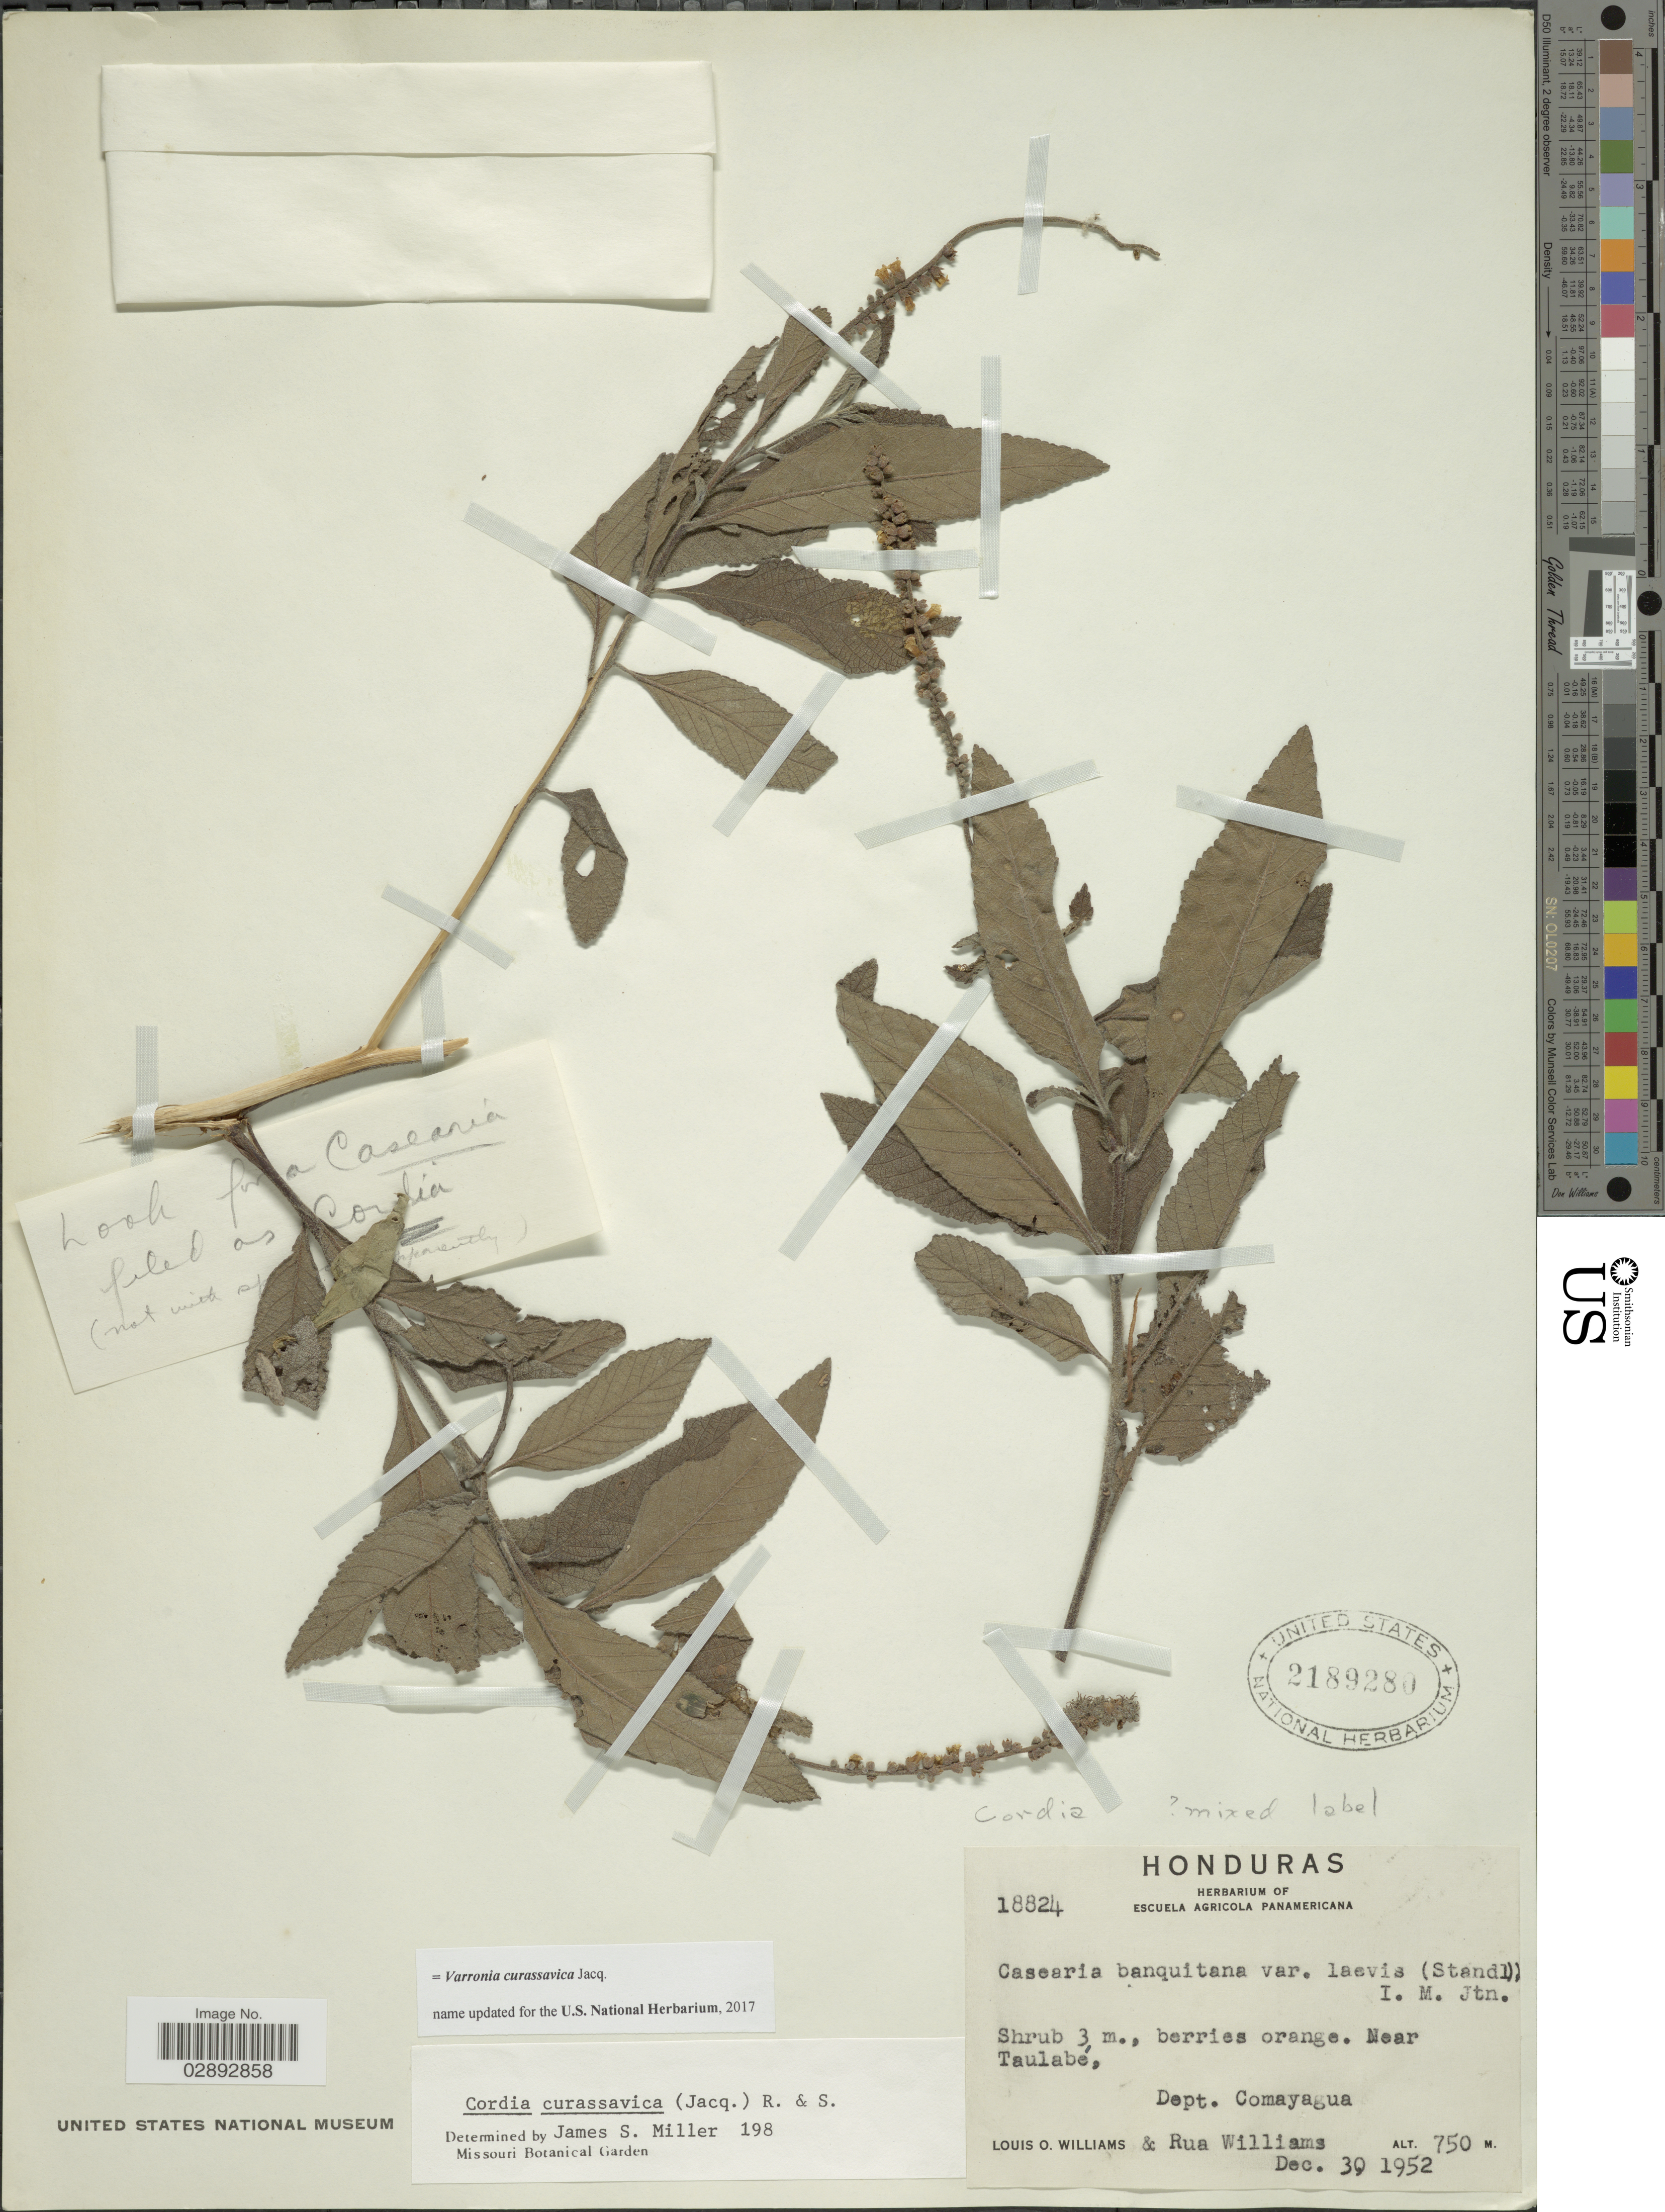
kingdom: Plantae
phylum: Tracheophyta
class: Magnoliopsida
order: Boraginales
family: Cordiaceae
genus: Varronia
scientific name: Varronia curassavica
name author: Jacq.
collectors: L. O. Williams & R. P. Williams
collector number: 18824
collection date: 1952-12-30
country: Honduras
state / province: Comayagua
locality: Near Taulabé, Dept. Comayagua.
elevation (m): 750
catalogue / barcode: US 2189280